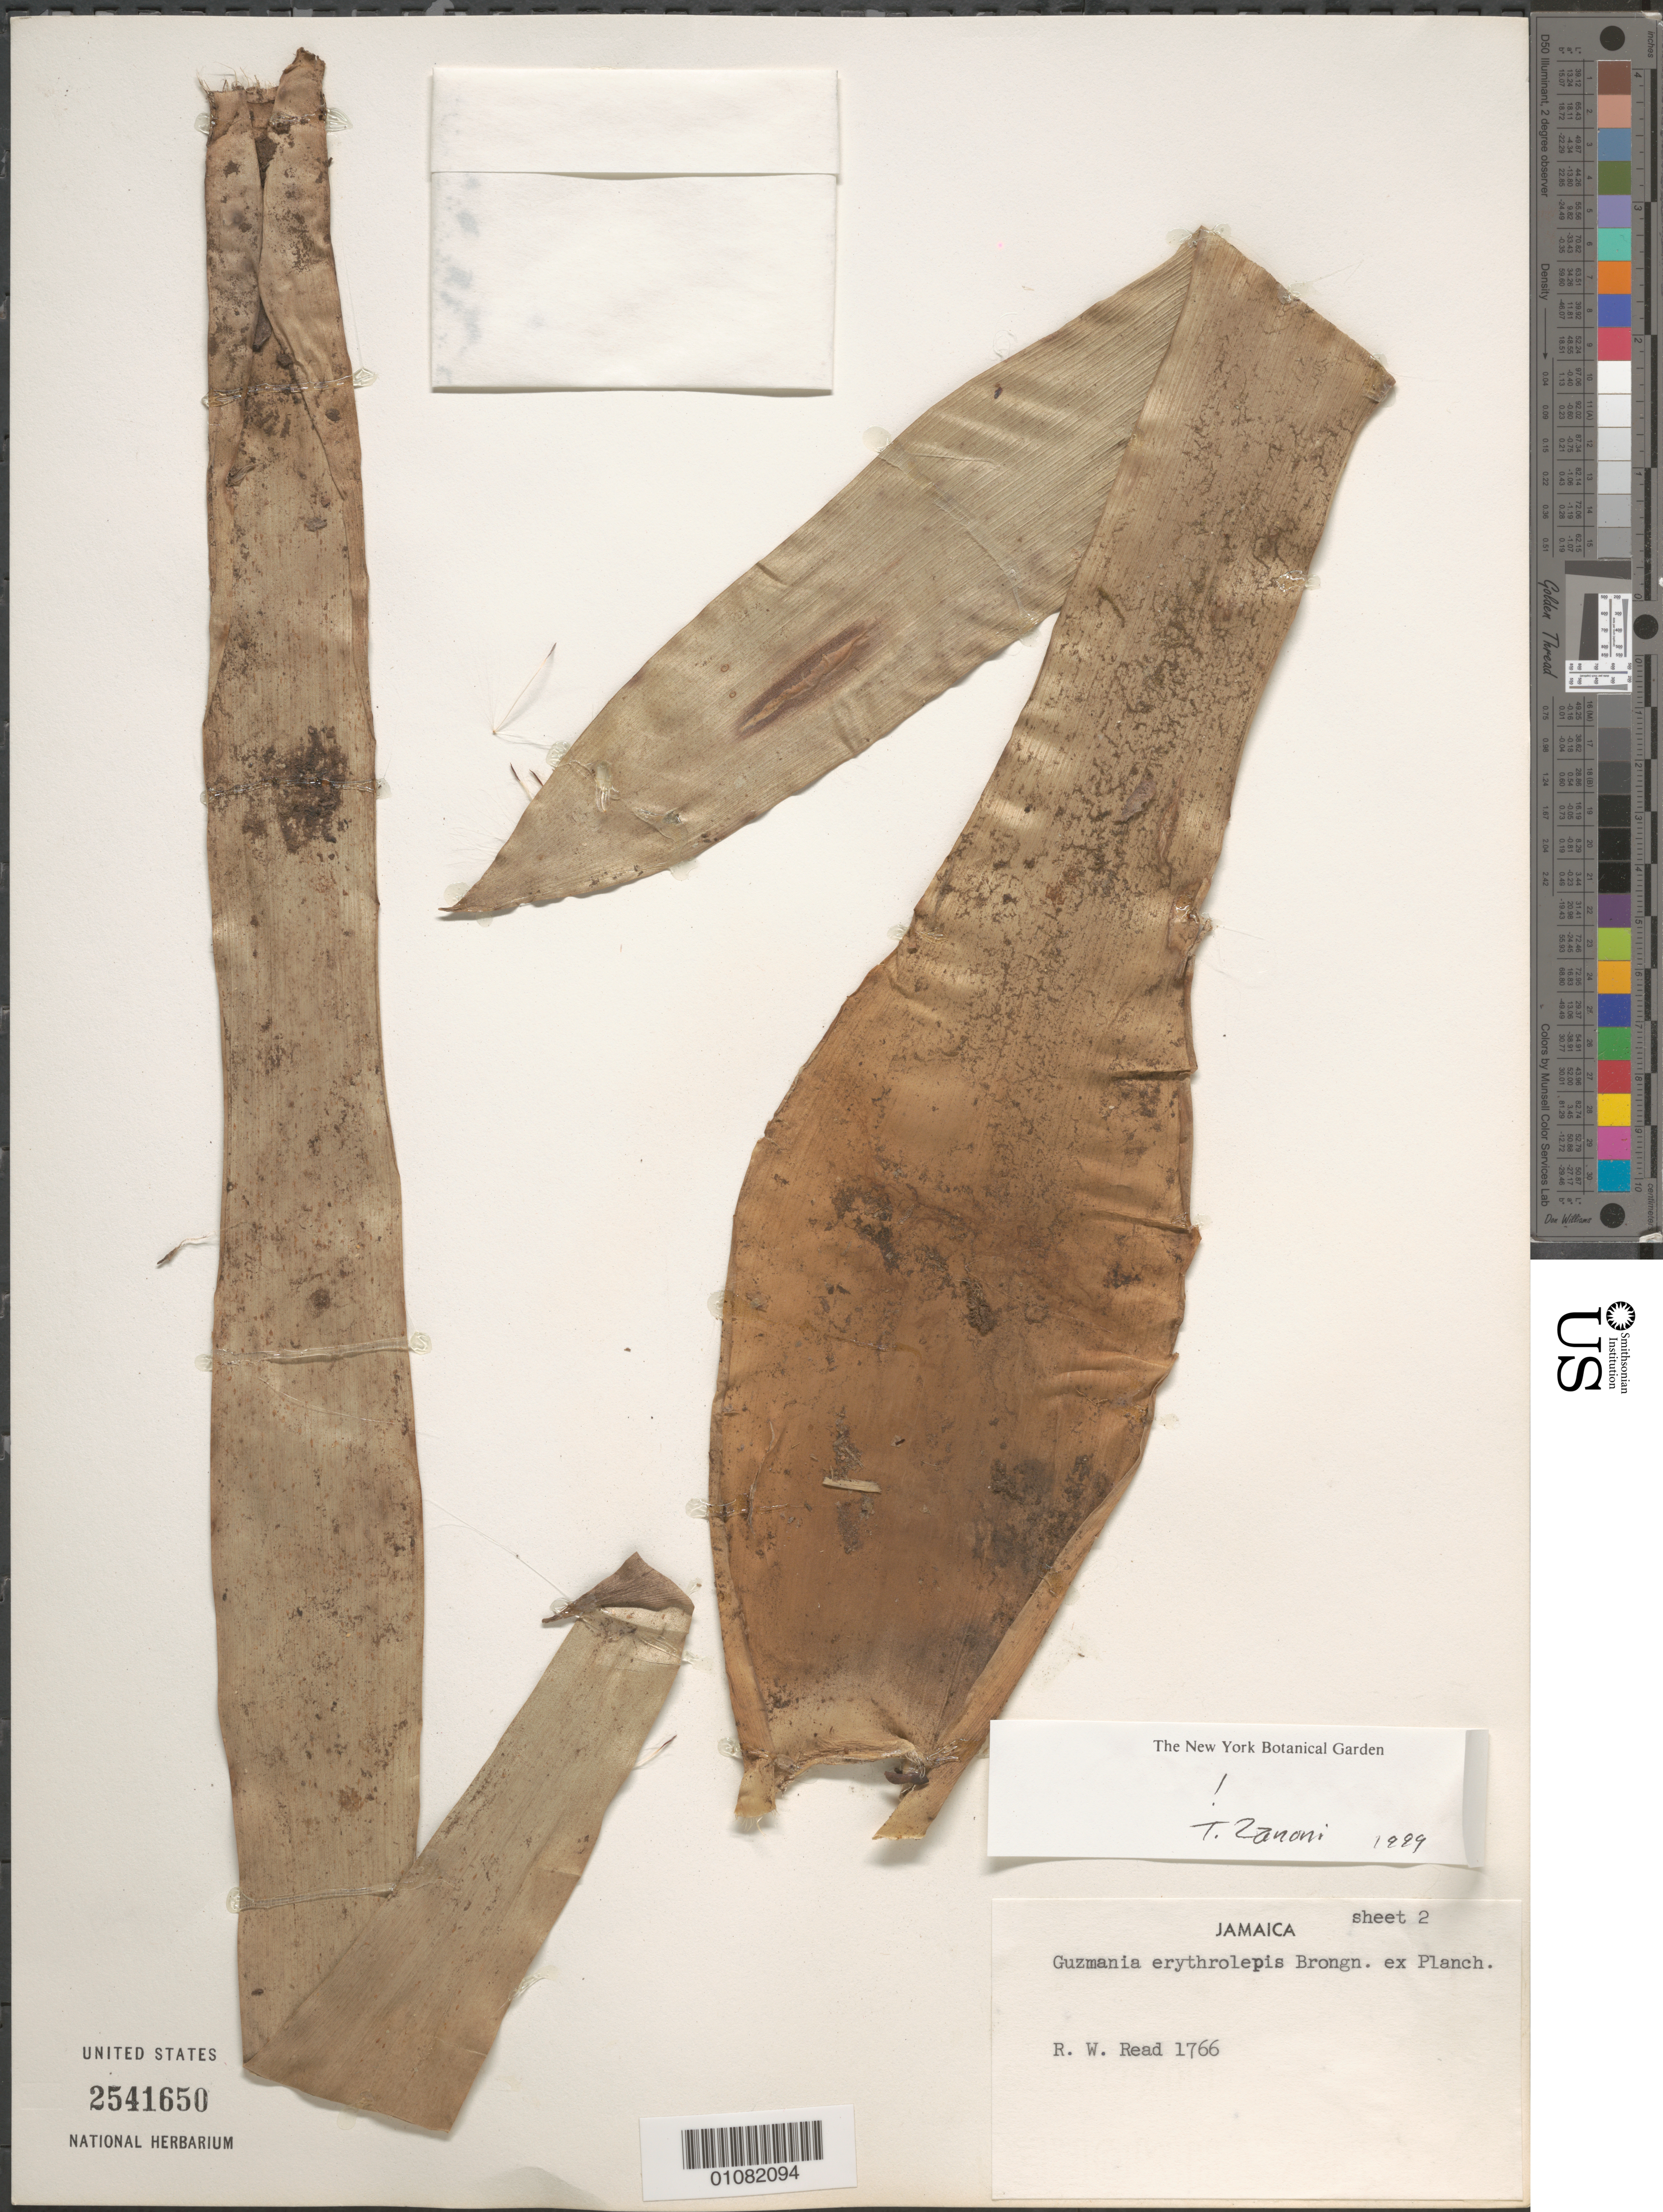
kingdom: Plantae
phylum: Tracheophyta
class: Liliopsida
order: Poales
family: Bromeliaceae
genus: Guzmania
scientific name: Guzmania erythrolepis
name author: Brongn. ex Planch.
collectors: R. W. Read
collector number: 1766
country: Jamaica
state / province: Saint Catherine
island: Jamaica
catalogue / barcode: US 2541650